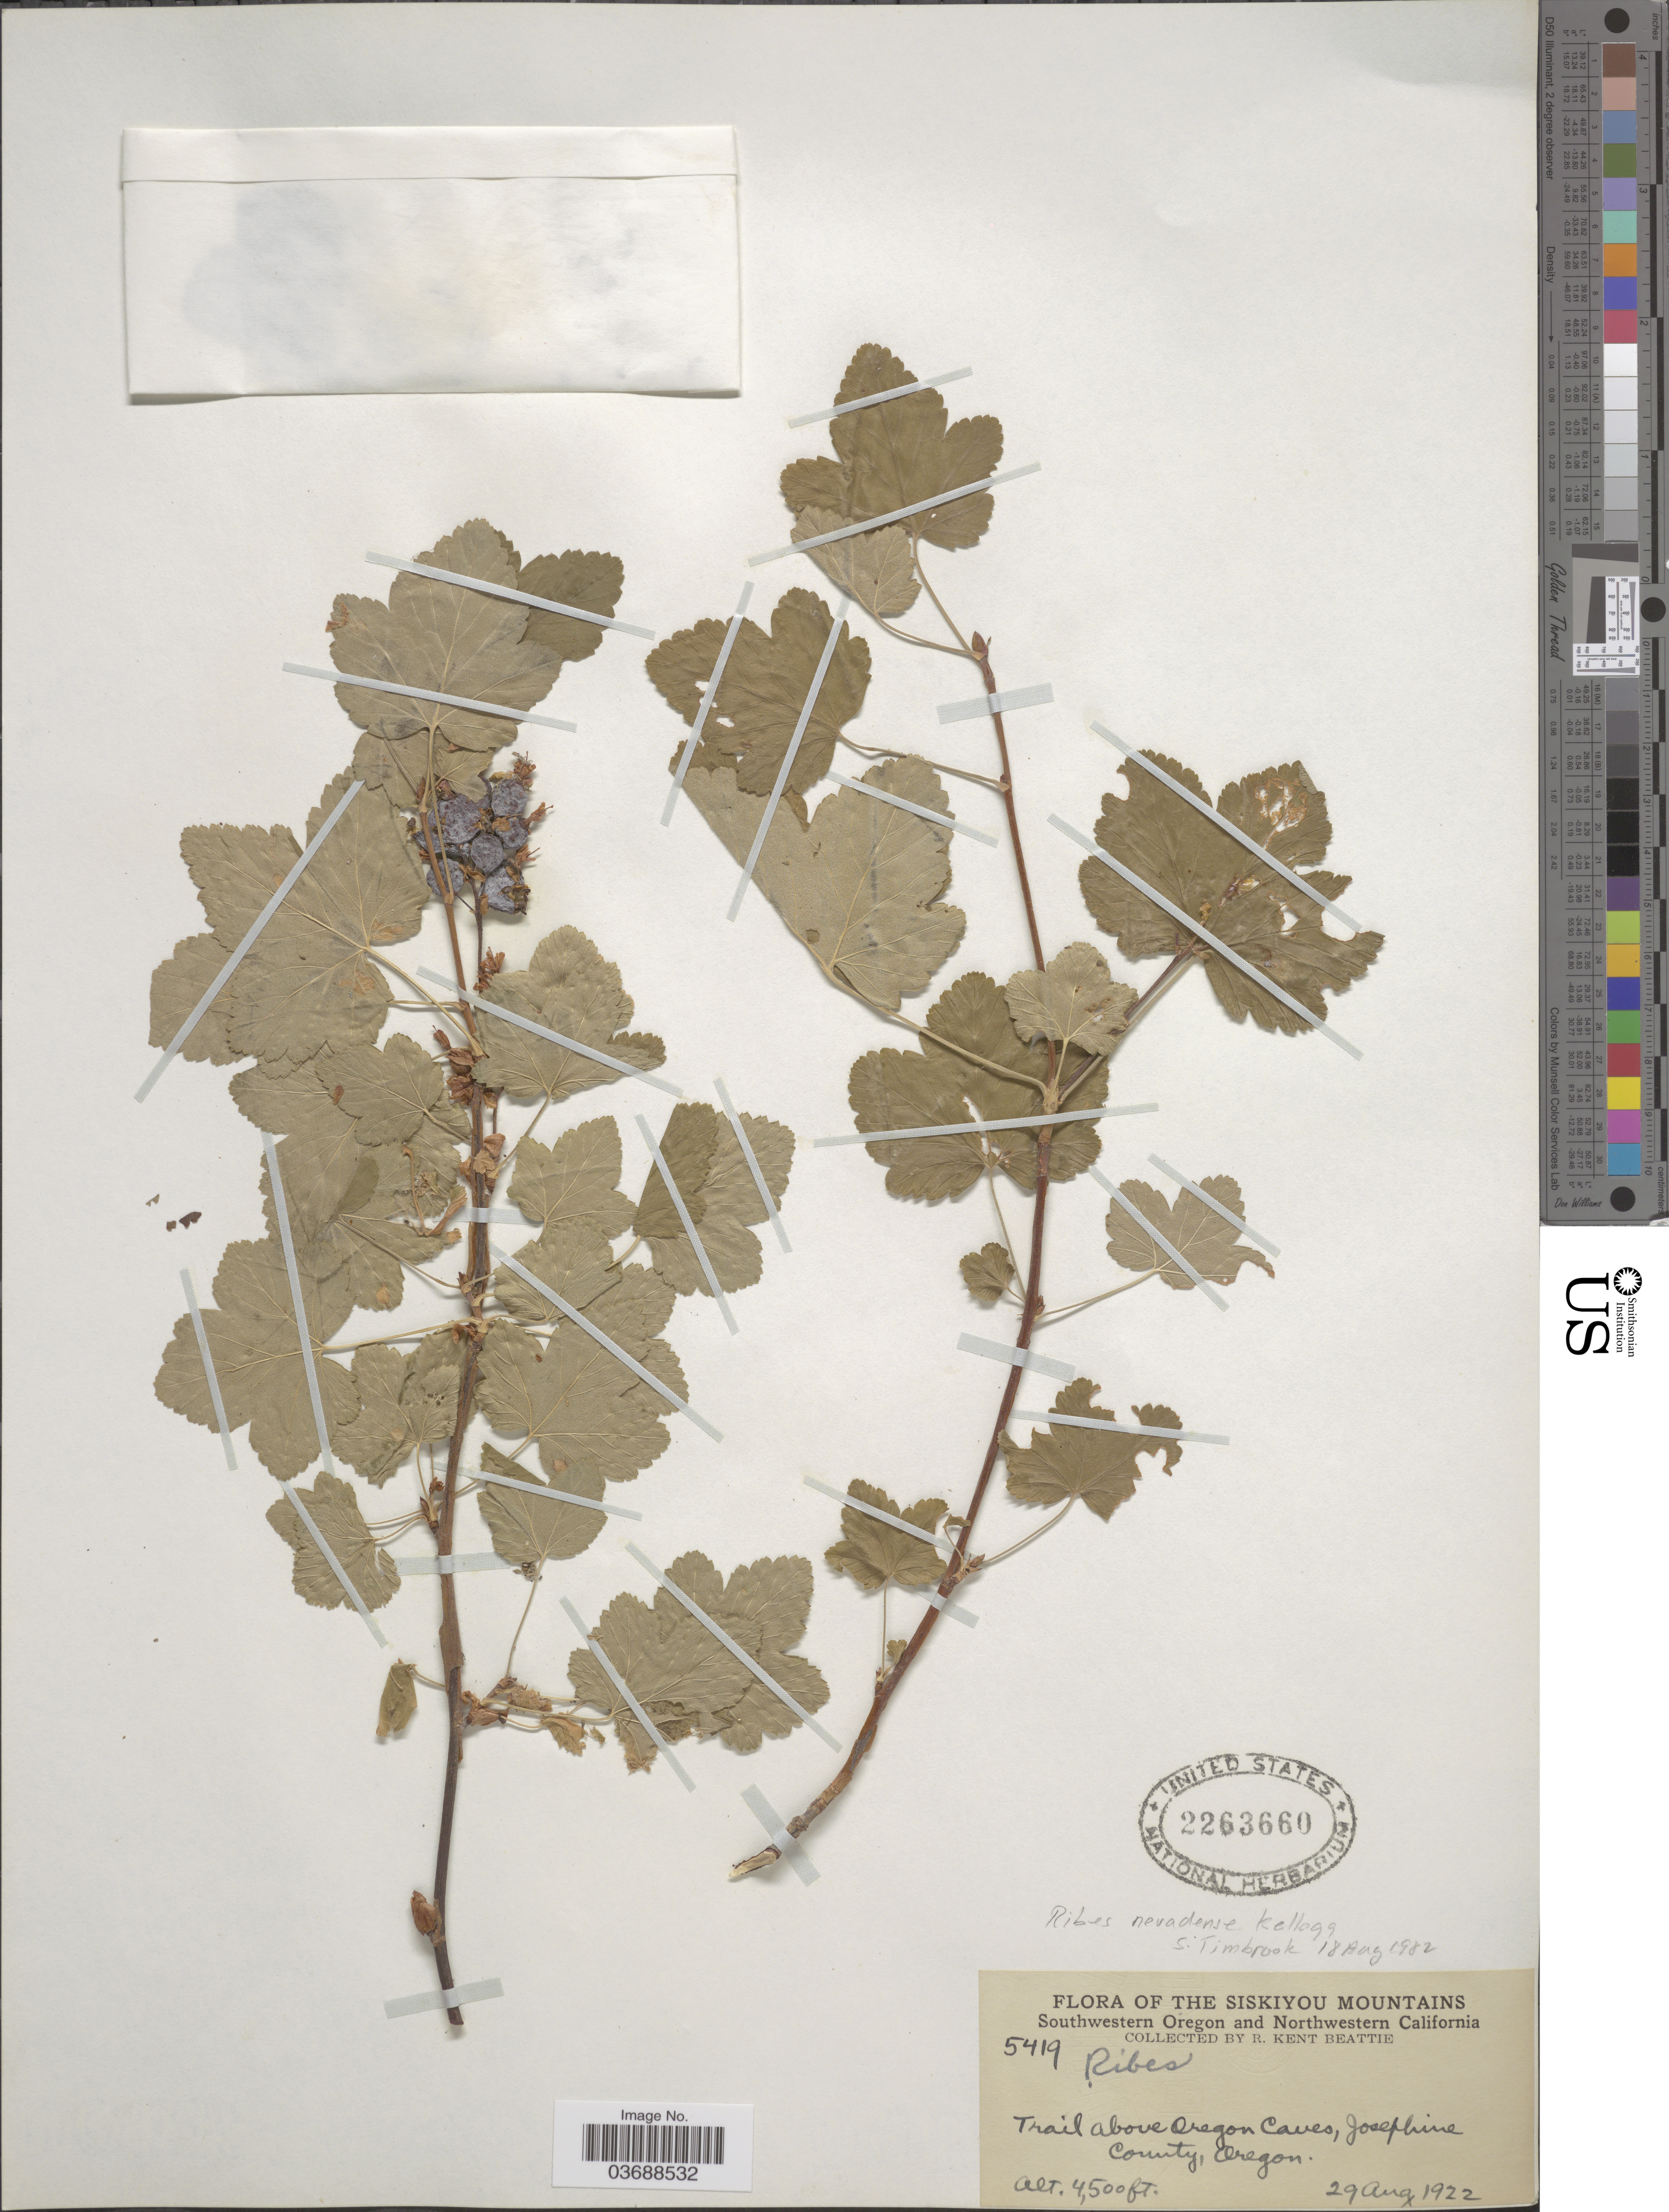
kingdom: Plantae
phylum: Tracheophyta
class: Magnoliopsida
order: Saxifragales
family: Grossulariaceae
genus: Ribes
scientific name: Ribes nevadense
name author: Kellogg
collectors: R. K. Beattie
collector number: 5419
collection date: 1922-08-29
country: United States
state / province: Oregon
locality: The Siskiyou Mountains. Southwestern Oregon. Trail above Oregon Caves, Josephine County.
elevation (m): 1372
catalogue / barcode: US 2263660